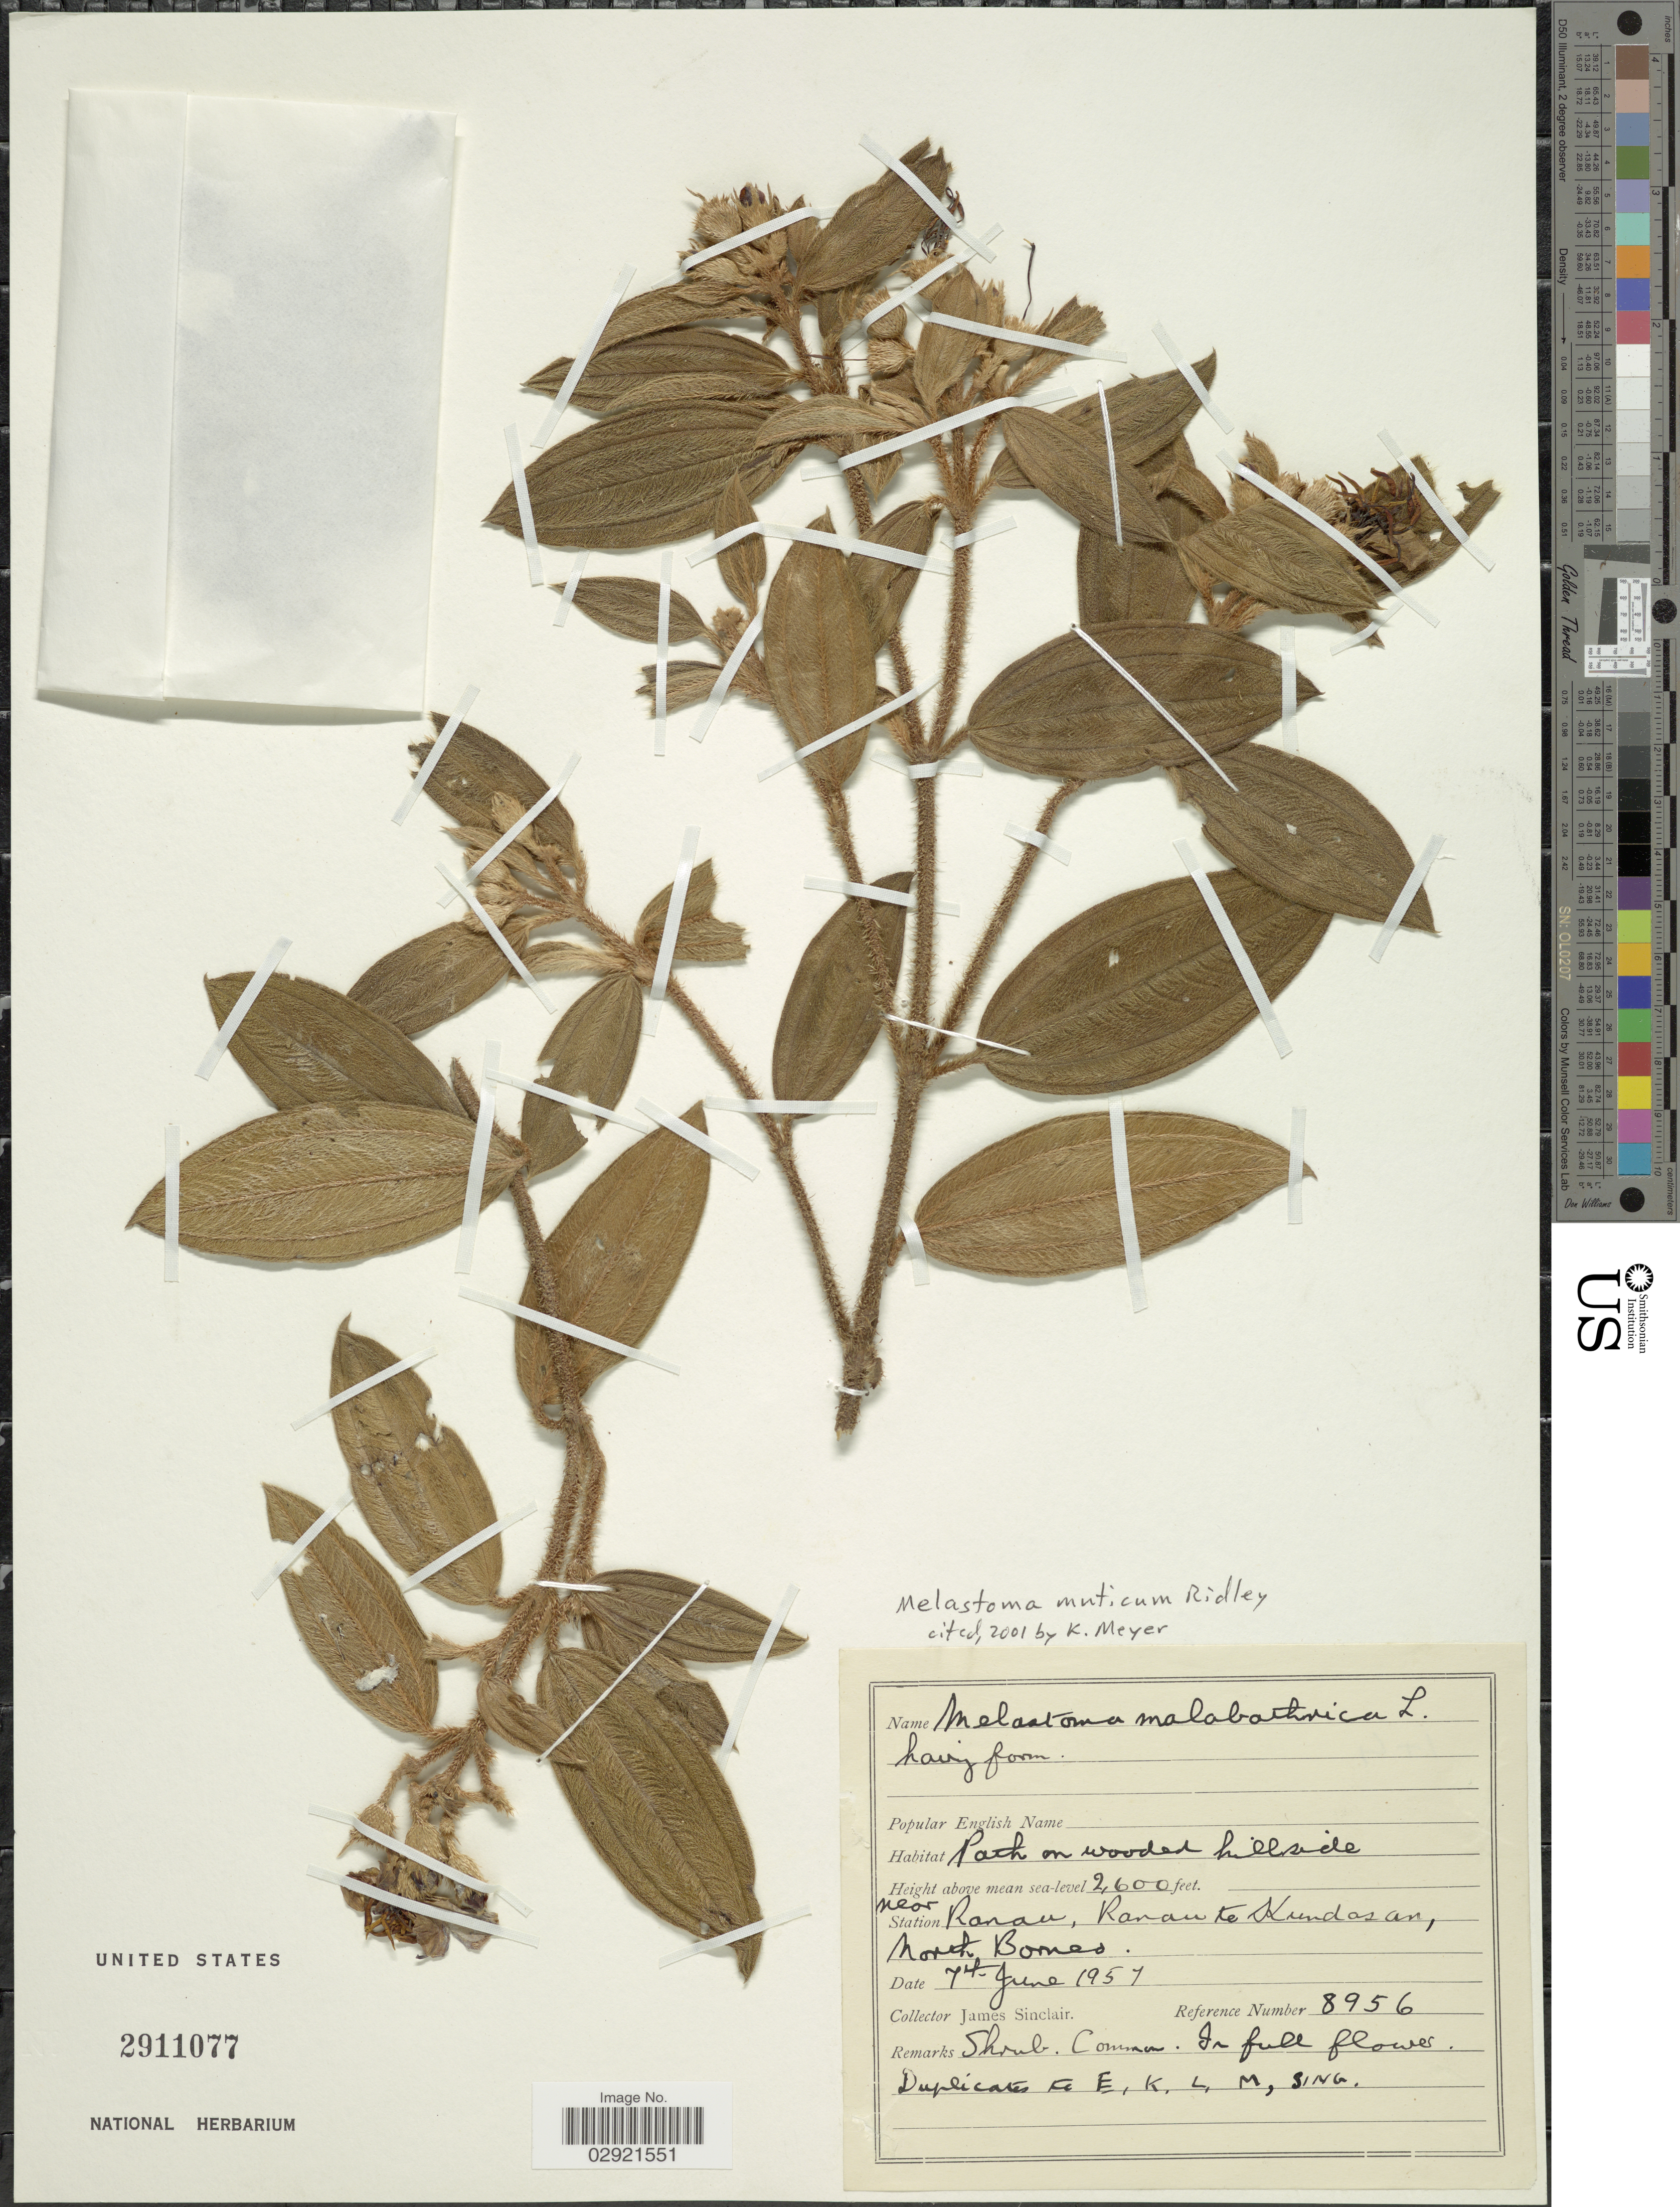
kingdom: Plantae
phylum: Tracheophyta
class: Magnoliopsida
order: Myrtales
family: Melastomataceae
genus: Melastoma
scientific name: Melastoma muticum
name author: Ridl.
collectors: J. Sinclair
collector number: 8956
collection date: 1957-06-07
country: Malaysia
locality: Near Ranau, Ranau to Kundasan, North Borneo.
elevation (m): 792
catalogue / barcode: US 2911077